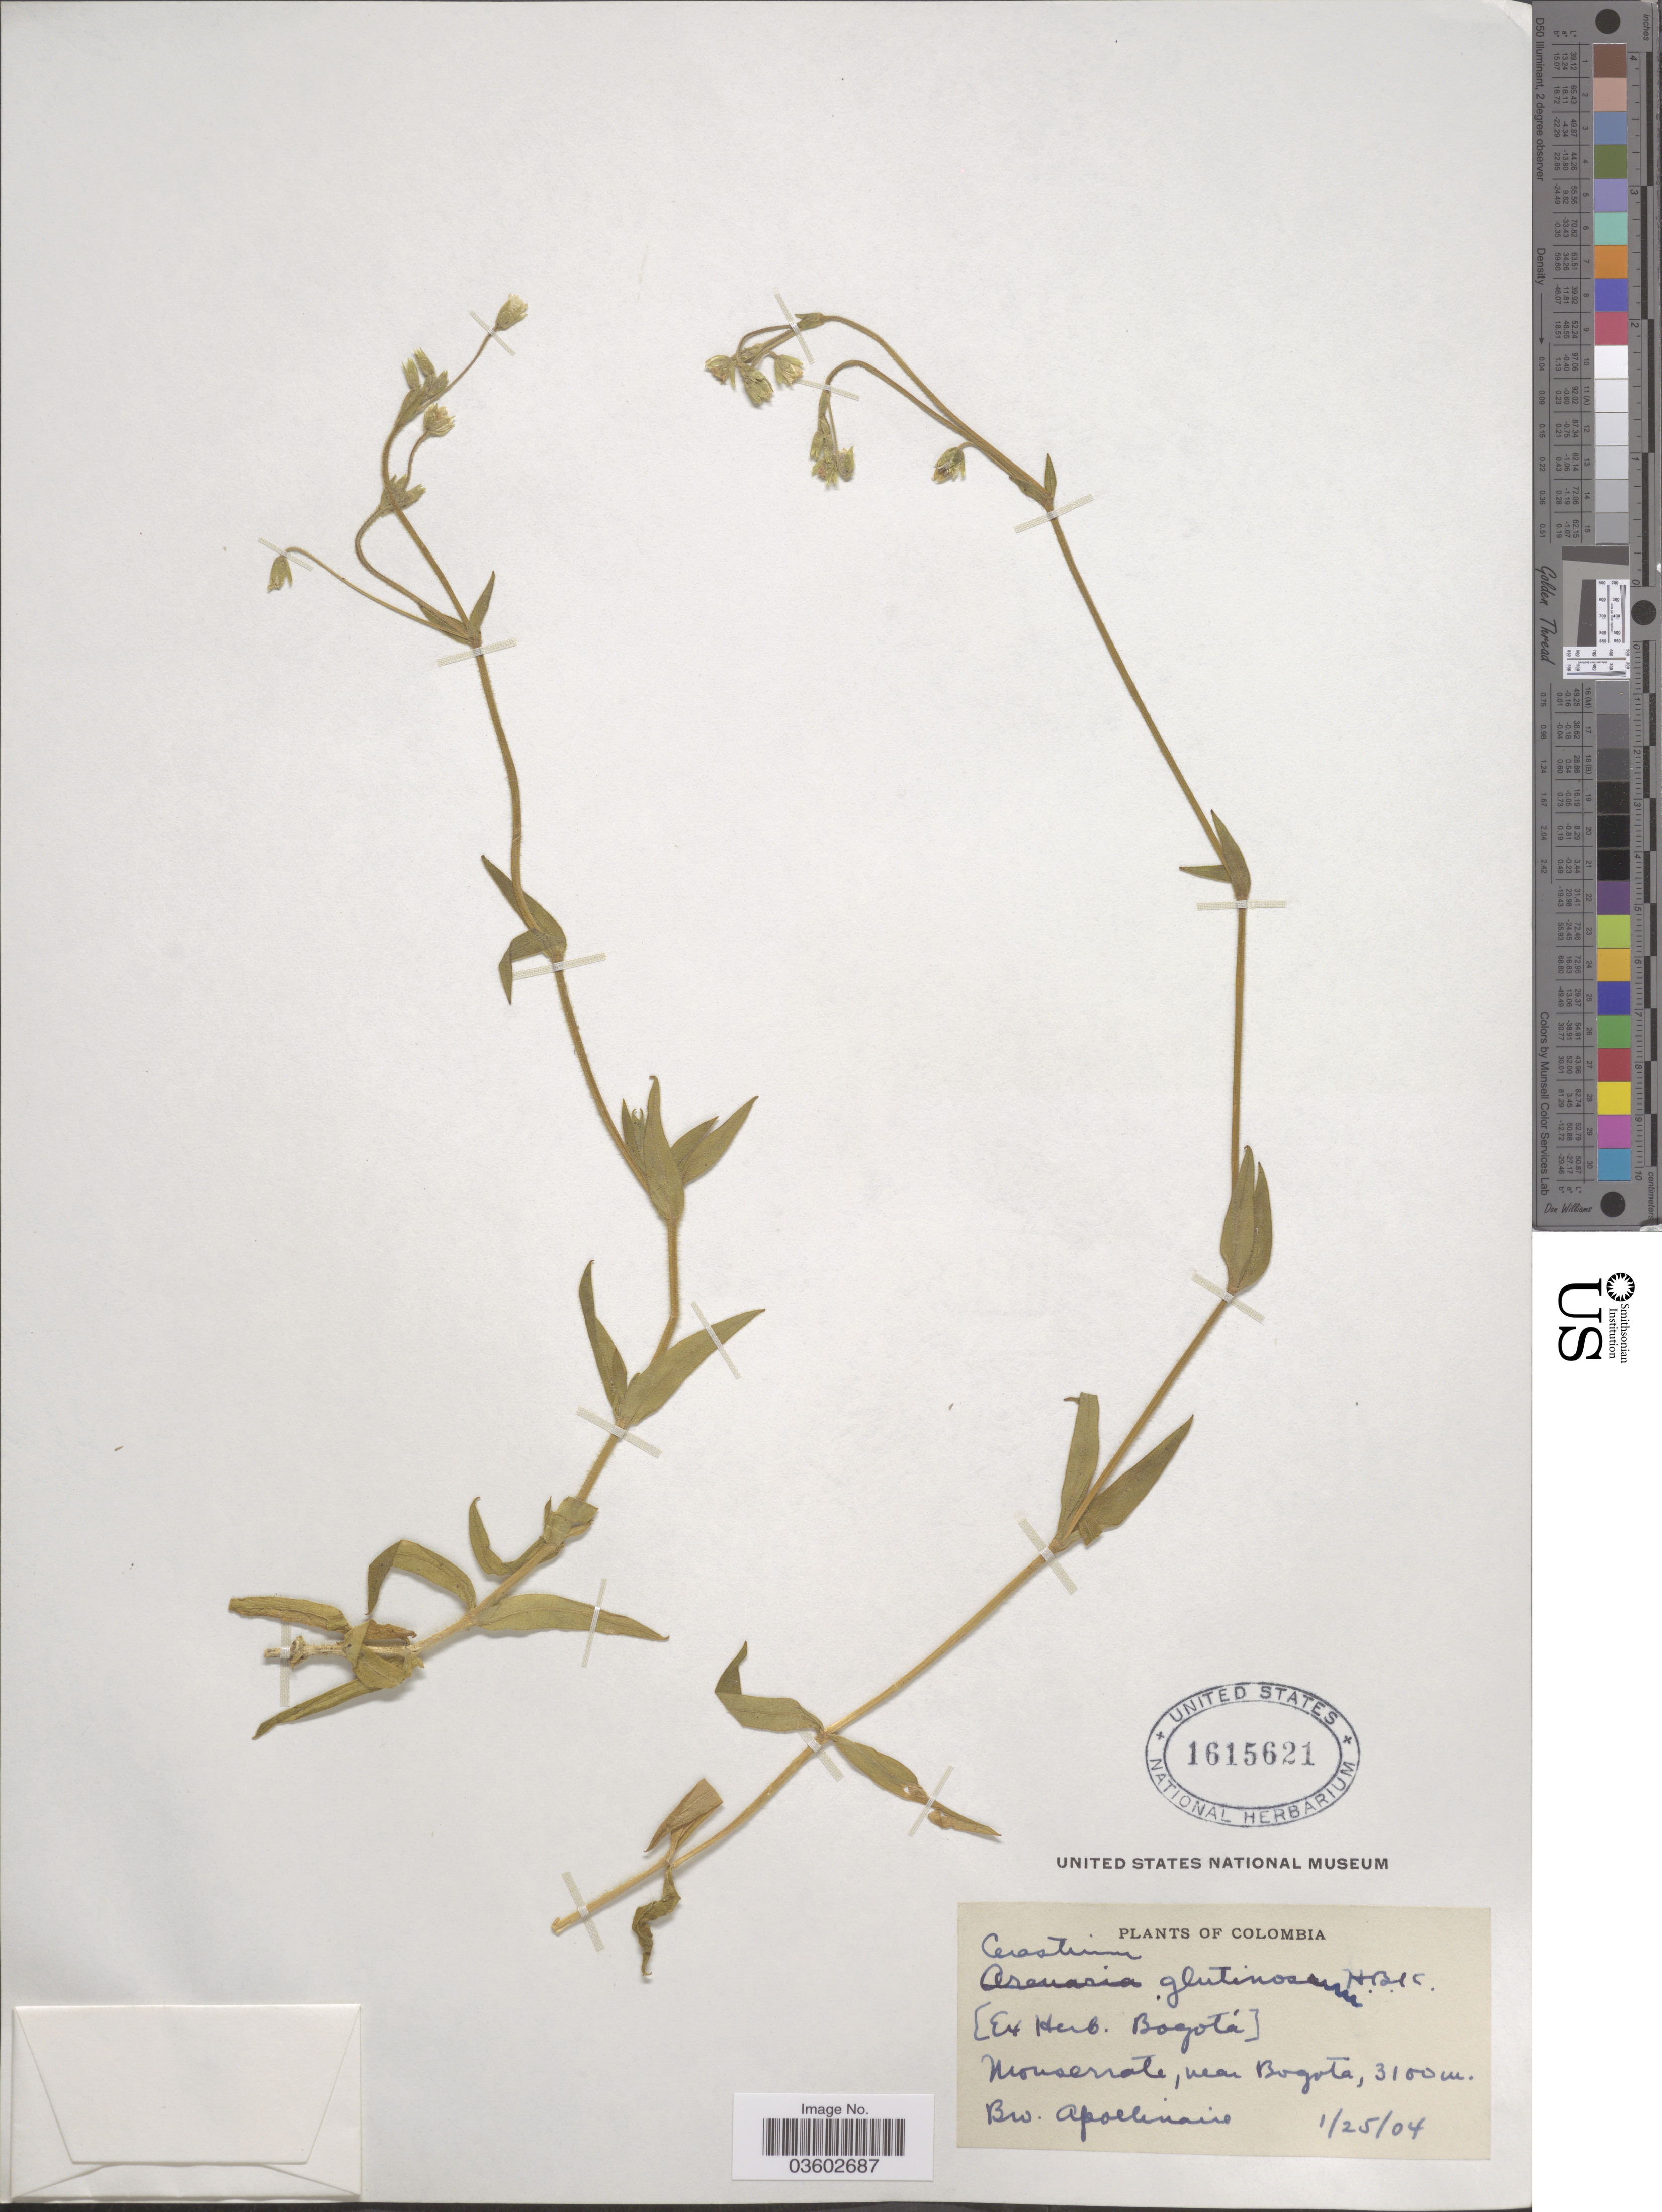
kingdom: Plantae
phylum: Tracheophyta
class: Magnoliopsida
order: Caryophyllales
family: Caryophyllaceae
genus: Cerastium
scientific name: Cerastium kunthii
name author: Briq.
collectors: Bro. Apollinaire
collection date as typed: Transcribed d/m/y: 25/1/4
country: Colombia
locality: Monserrate, near Bogota.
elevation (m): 3100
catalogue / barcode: US 1615621